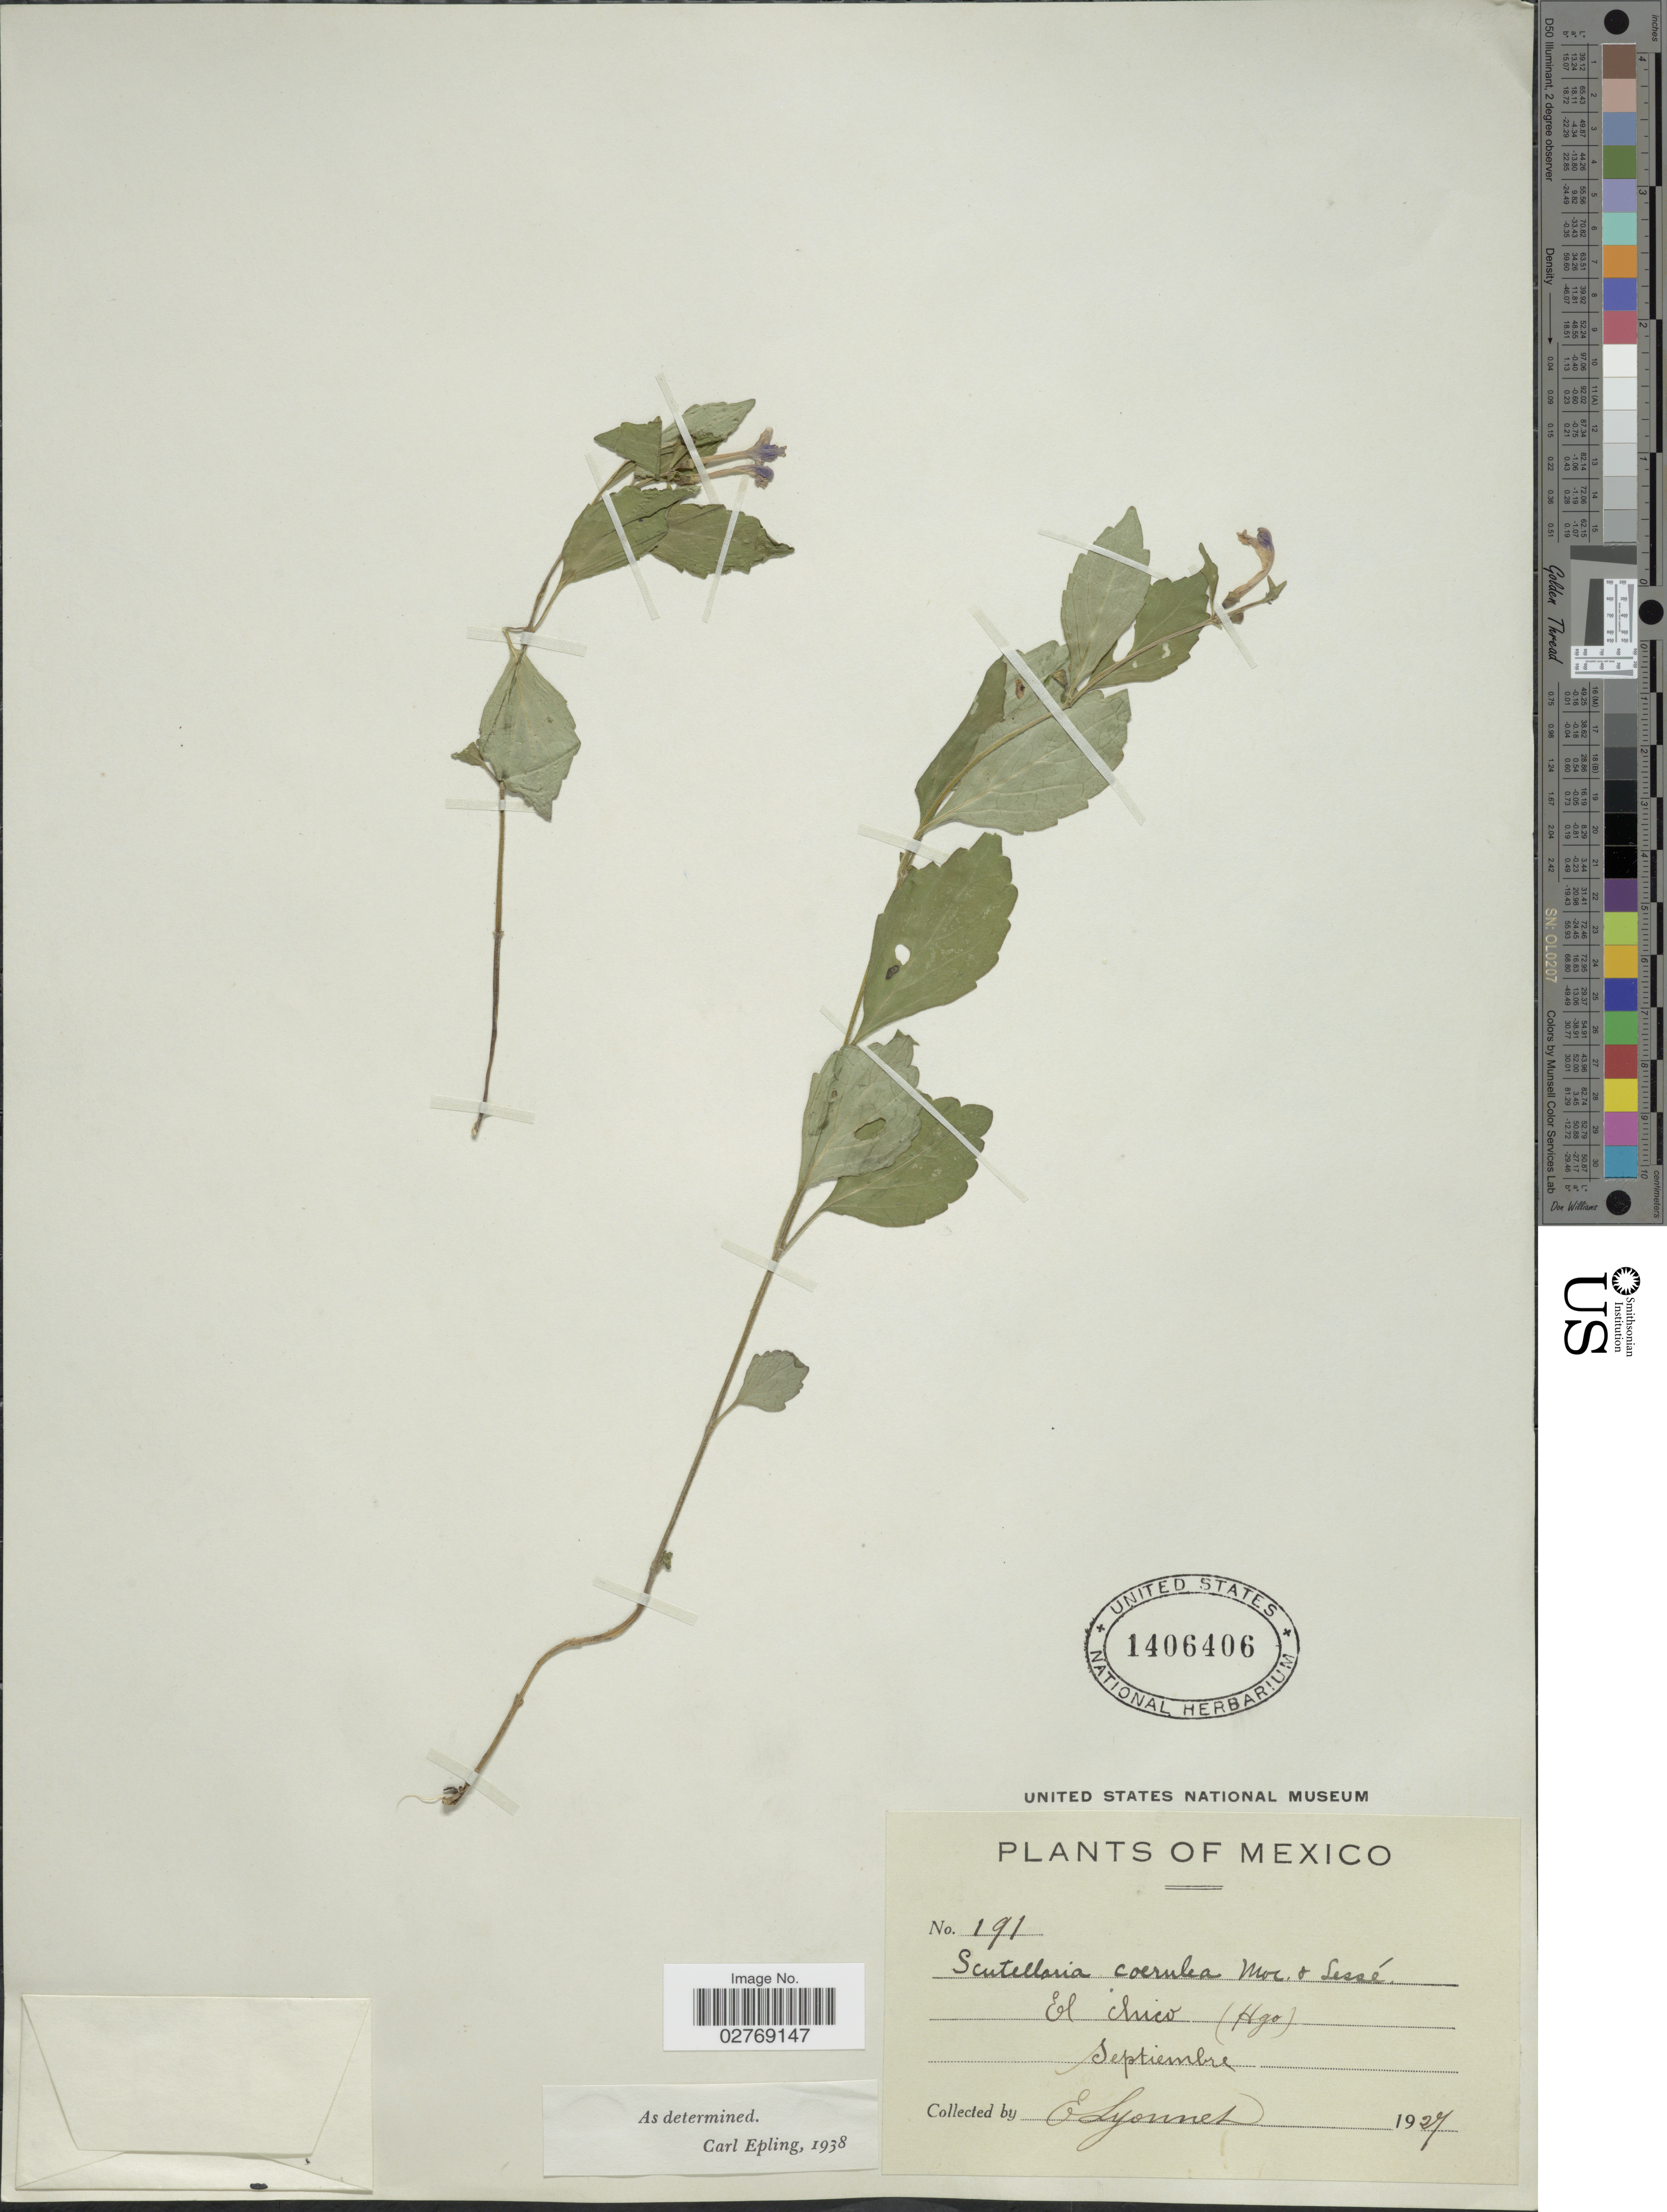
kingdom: Plantae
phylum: Tracheophyta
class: Magnoliopsida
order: Lamiales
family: Lamiaceae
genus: Scutellaria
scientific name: Scutellaria dumetorum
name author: Schltdl.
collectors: E. Lyonnet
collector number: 191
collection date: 1927-09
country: Mexico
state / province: Hidalgo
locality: El chico (Hgo).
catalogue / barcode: US 1406406